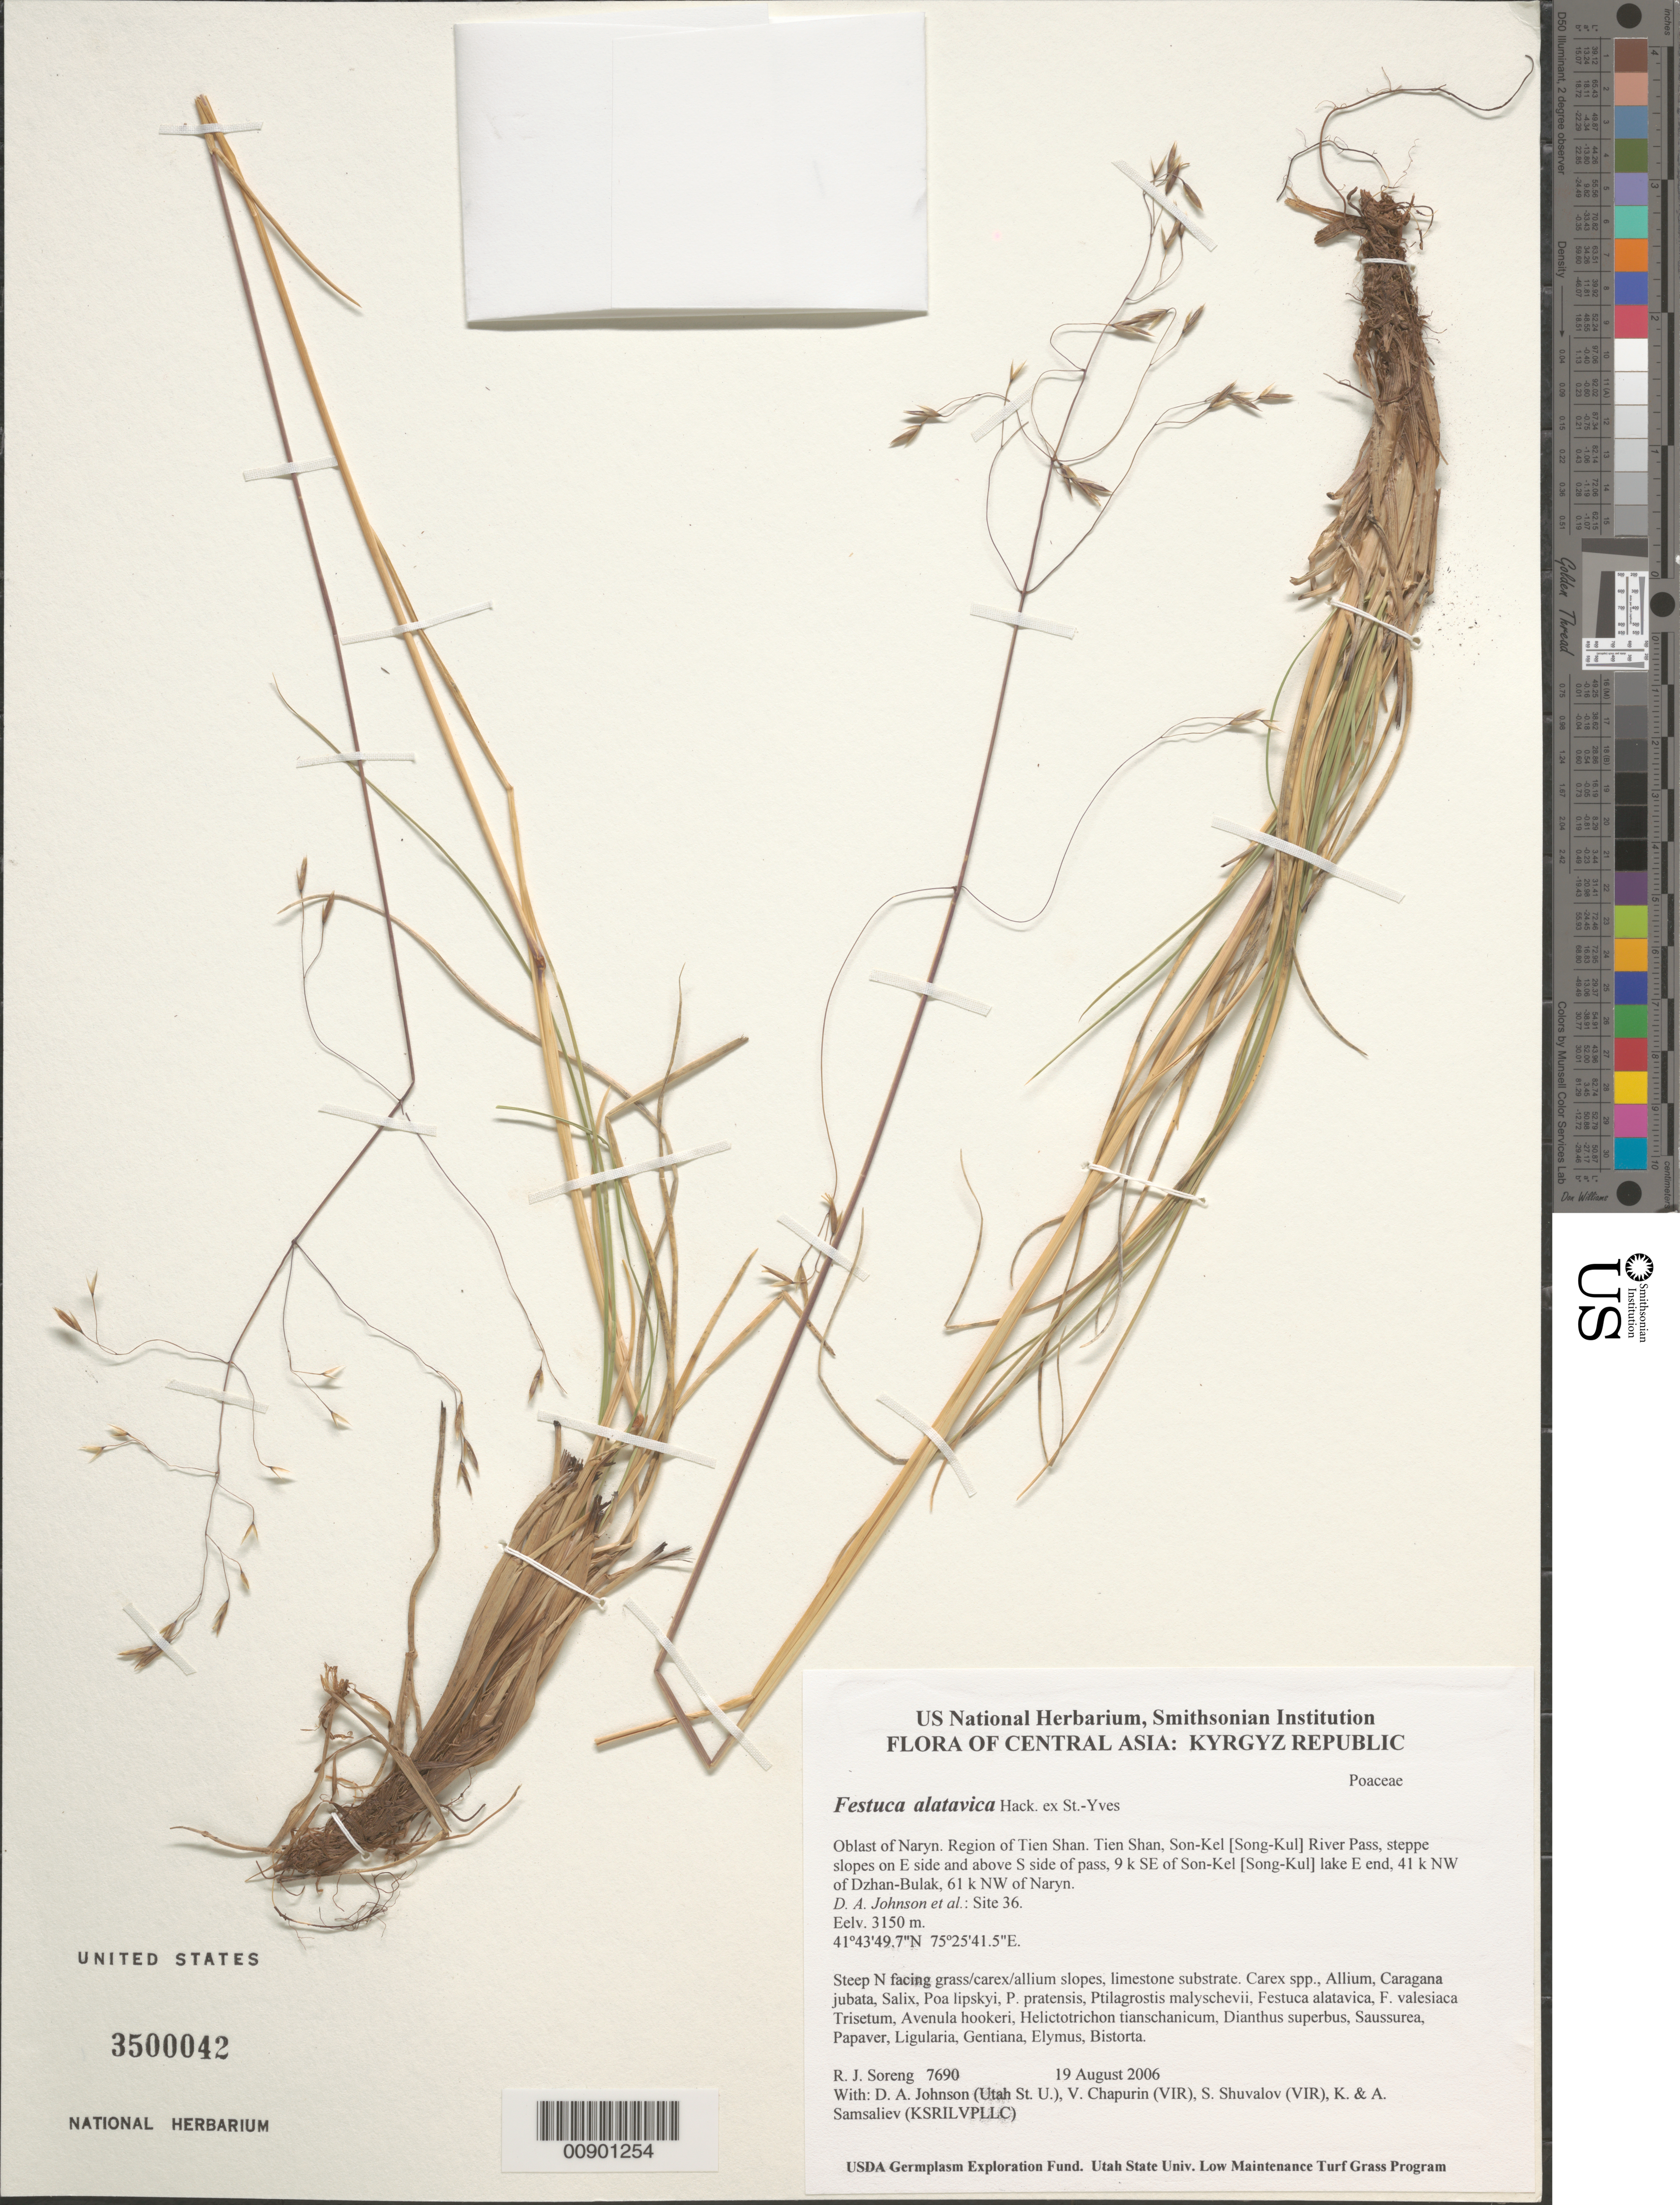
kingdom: Plantae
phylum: Tracheophyta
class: Liliopsida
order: Poales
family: Poaceae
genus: Festuca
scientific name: Festuca alatavica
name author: (Hack. ex St.-Yves) Roshev.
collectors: R. J. Soreng, D. Johnson, S. Shuvalov, V. Chapurin, K. Samsaliev & A. Samsaliev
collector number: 7690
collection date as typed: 19 Aug 2006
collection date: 2006-08-19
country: Kyrgyzstan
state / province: Naryn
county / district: Tien Shan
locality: Tien Shan, Son-Kel River Pass, steppe slopes on E side and above S side of pass, 9 km SE of Son-Kel lake E end, 41 km NW of Dzhan-Bulak, 61 km NW of Naryn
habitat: Steep N facing grass/carex/allium slopes, limestone substrate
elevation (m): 3150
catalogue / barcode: US 3500042